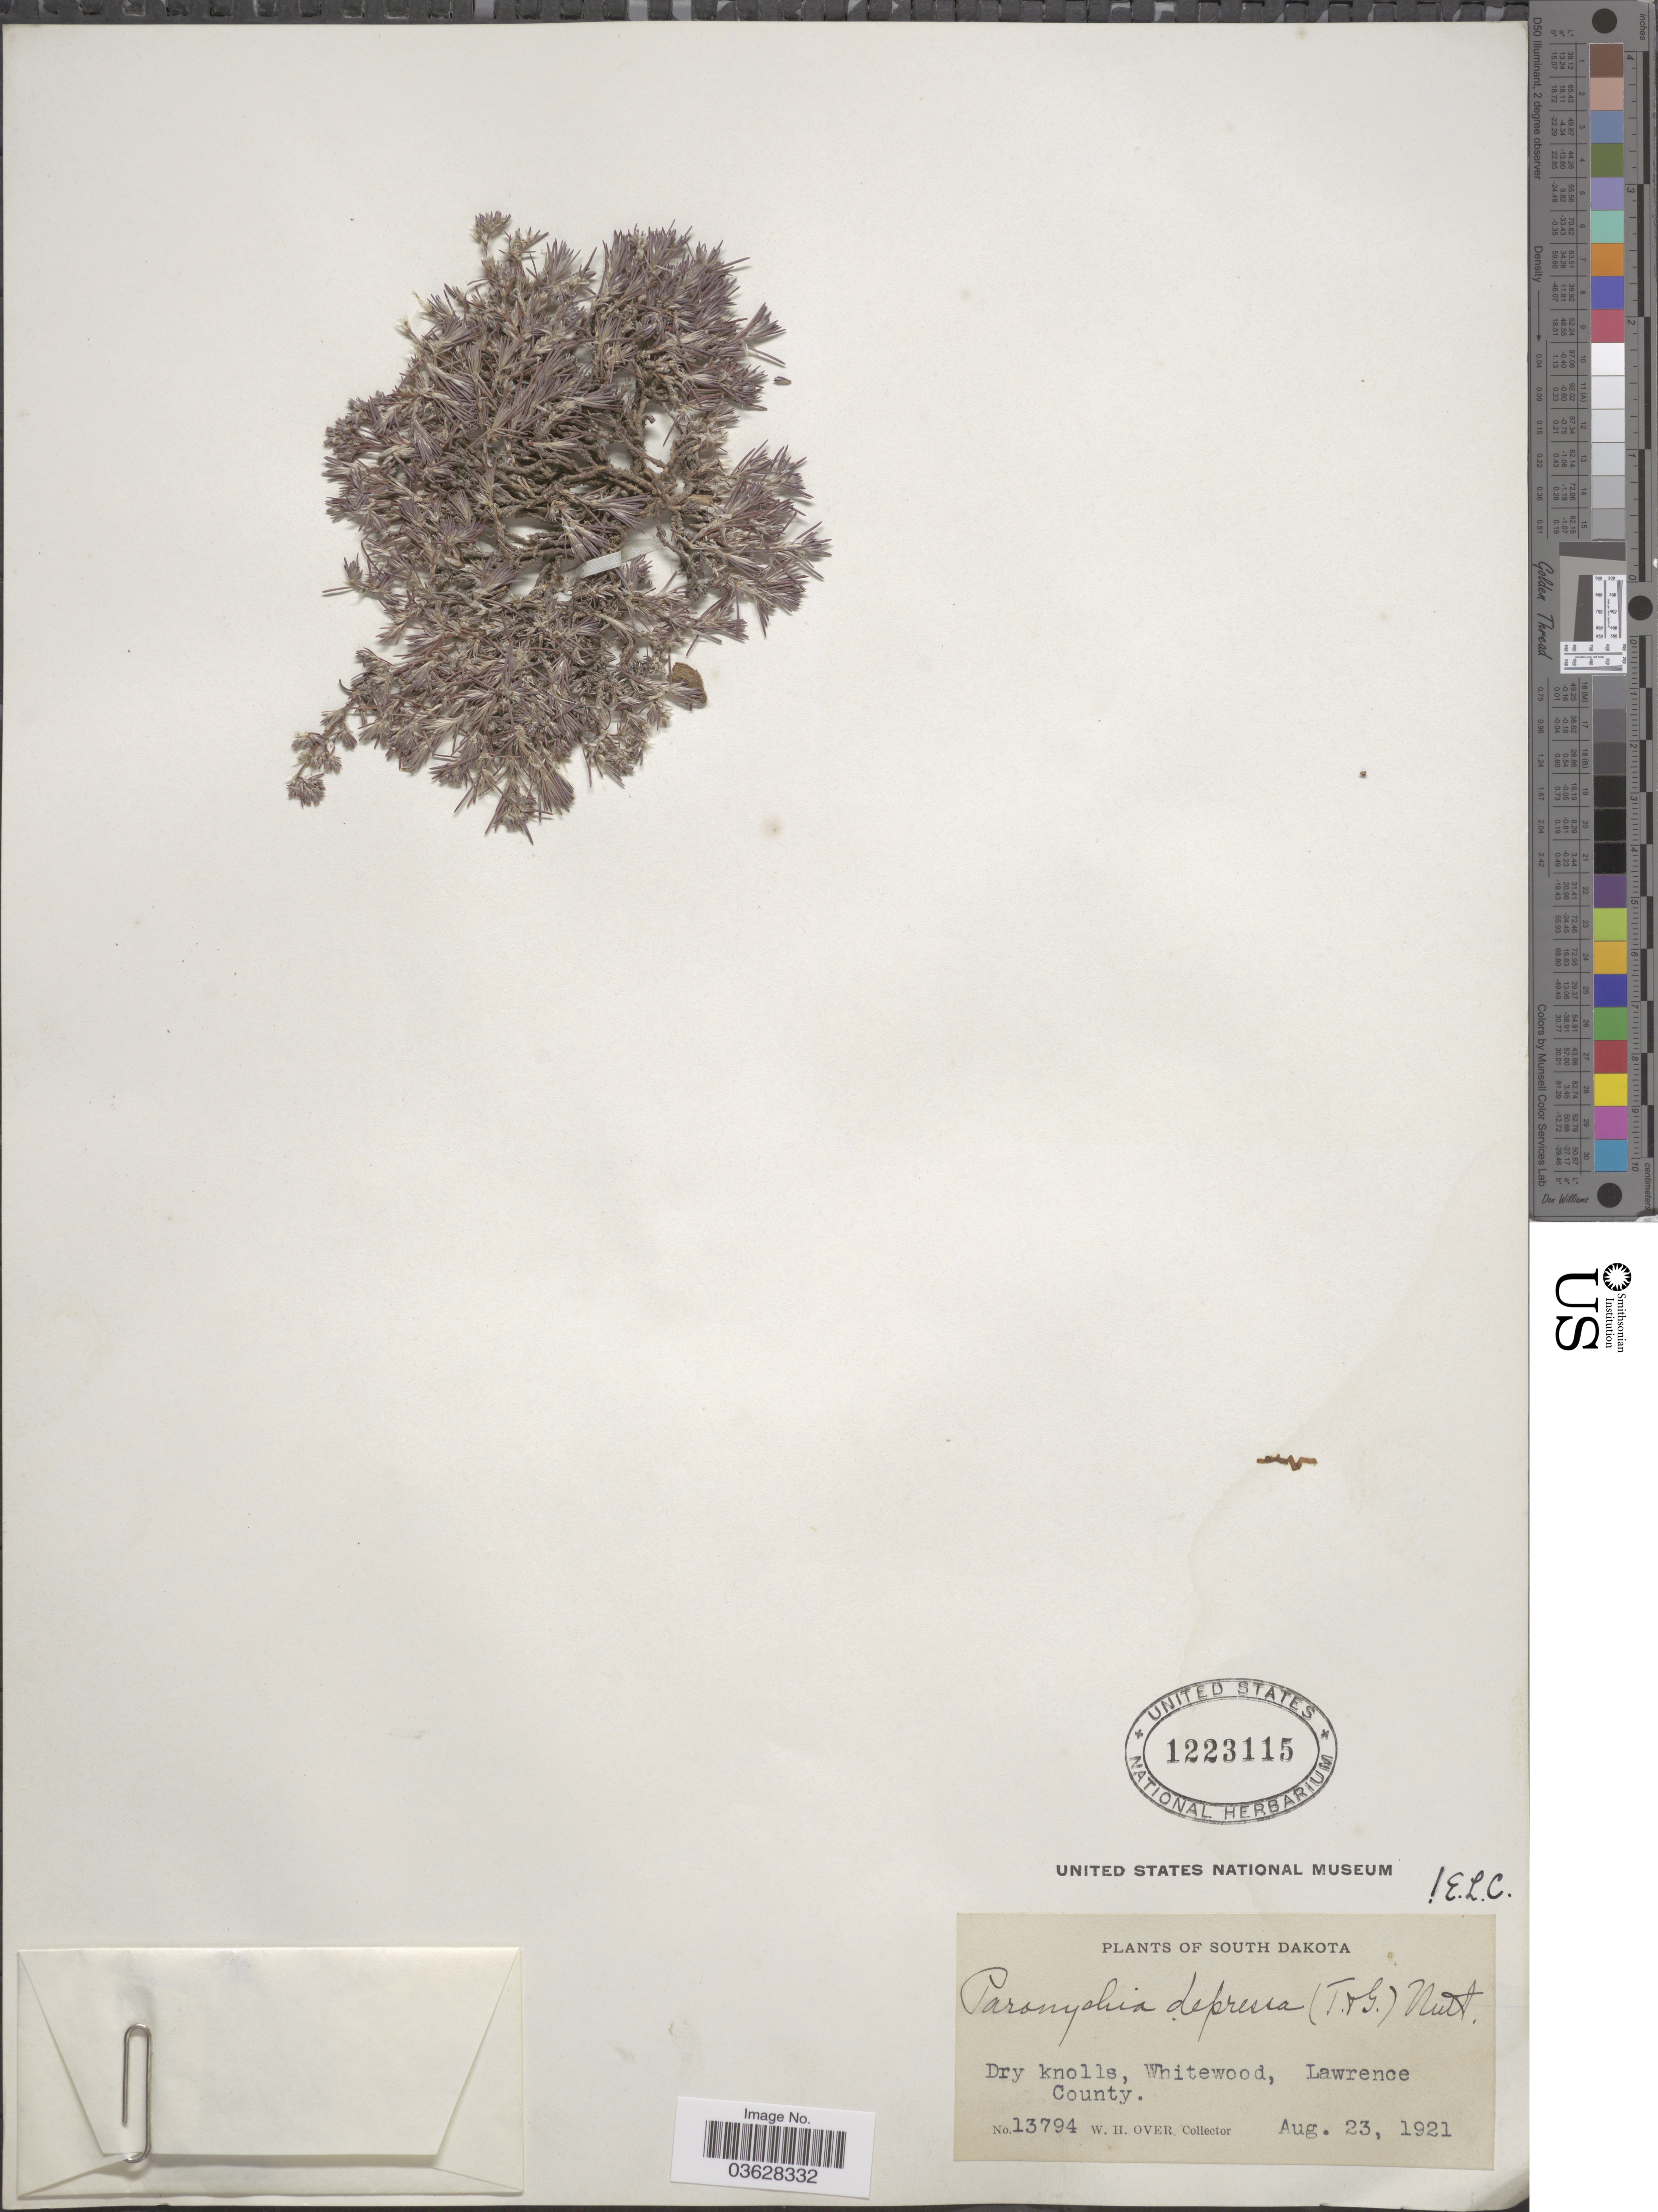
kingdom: Plantae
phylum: Tracheophyta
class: Magnoliopsida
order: Caryophyllales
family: Caryophyllaceae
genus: Paronychia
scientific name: Paronychia depressa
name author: (Torr. & A. Gray) Nutt. ex A. Nelson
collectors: W. Over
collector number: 13794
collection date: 1921-08-23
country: United States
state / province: South Dakota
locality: Whitewood, Lawrence County.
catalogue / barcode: US 1223115